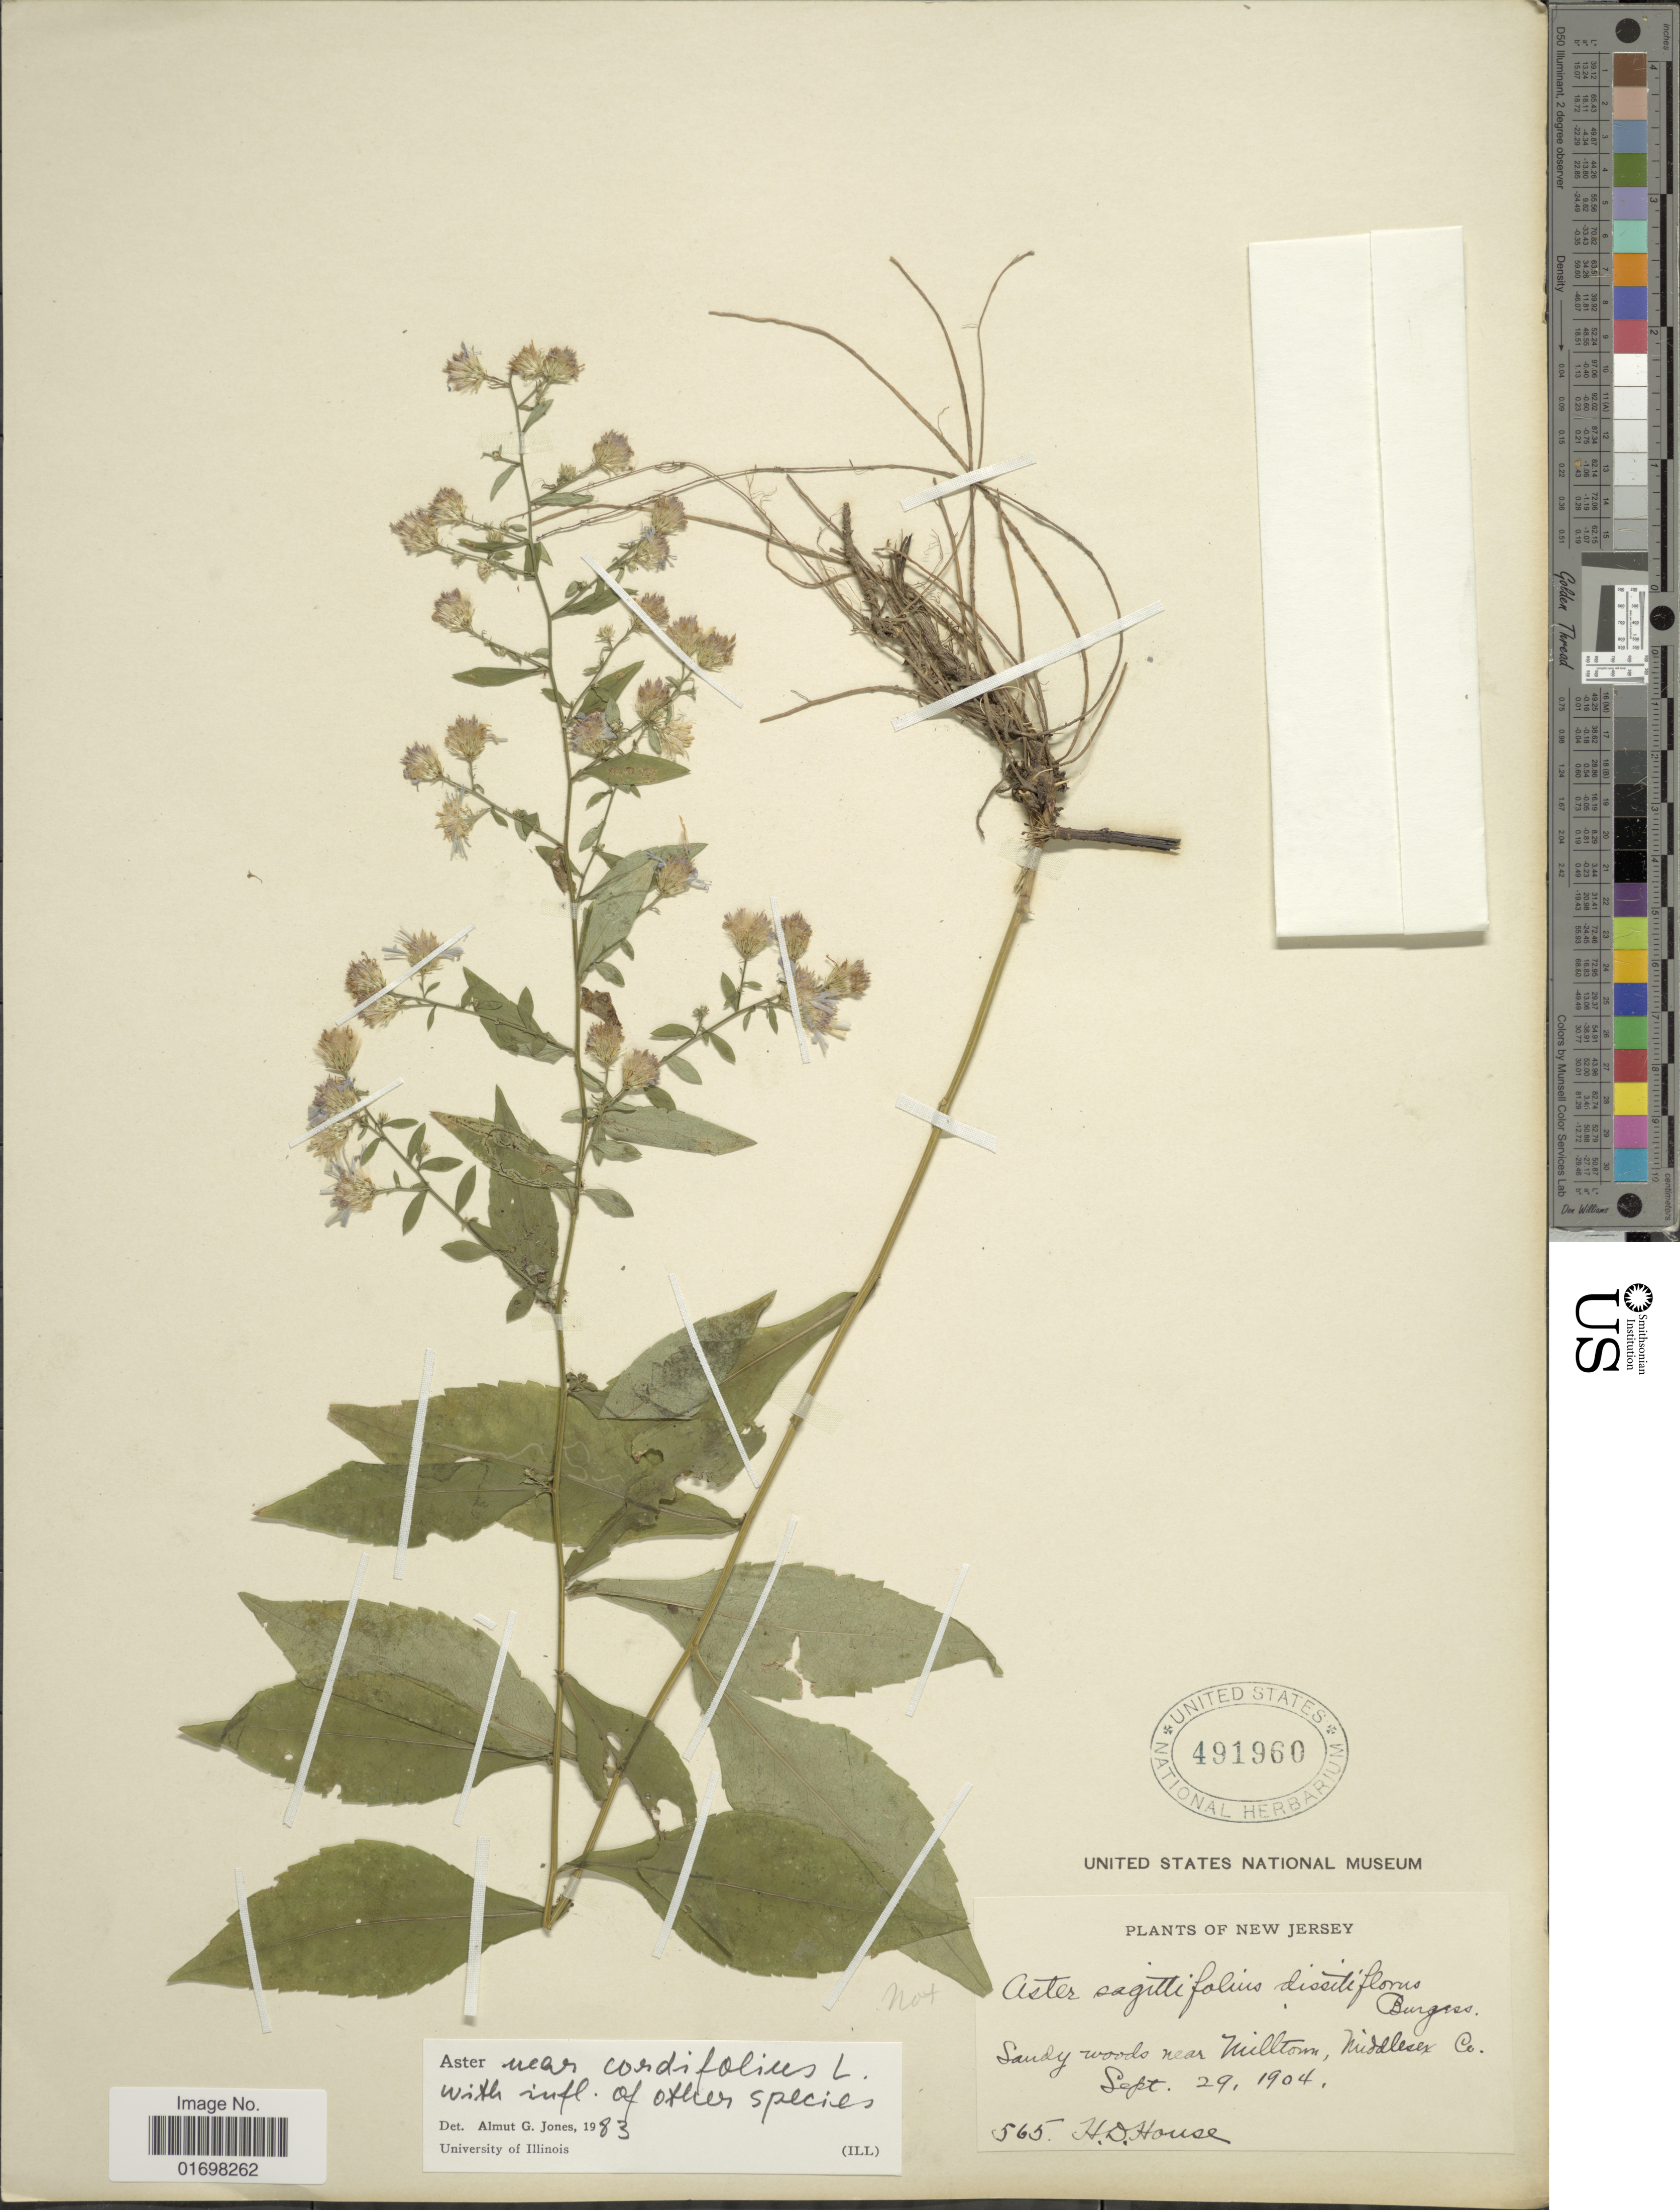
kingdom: Plantae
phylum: Tracheophyta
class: Magnoliopsida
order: Asterales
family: Asteraceae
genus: Symphyotrichum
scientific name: Symphyotrichum cordifolium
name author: (L.) G.L. Nesom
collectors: H. D. House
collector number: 565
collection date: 1904-09-29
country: United States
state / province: New Jersey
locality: New Jersey, Near Millton, Middlesex Co.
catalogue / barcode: US 491960